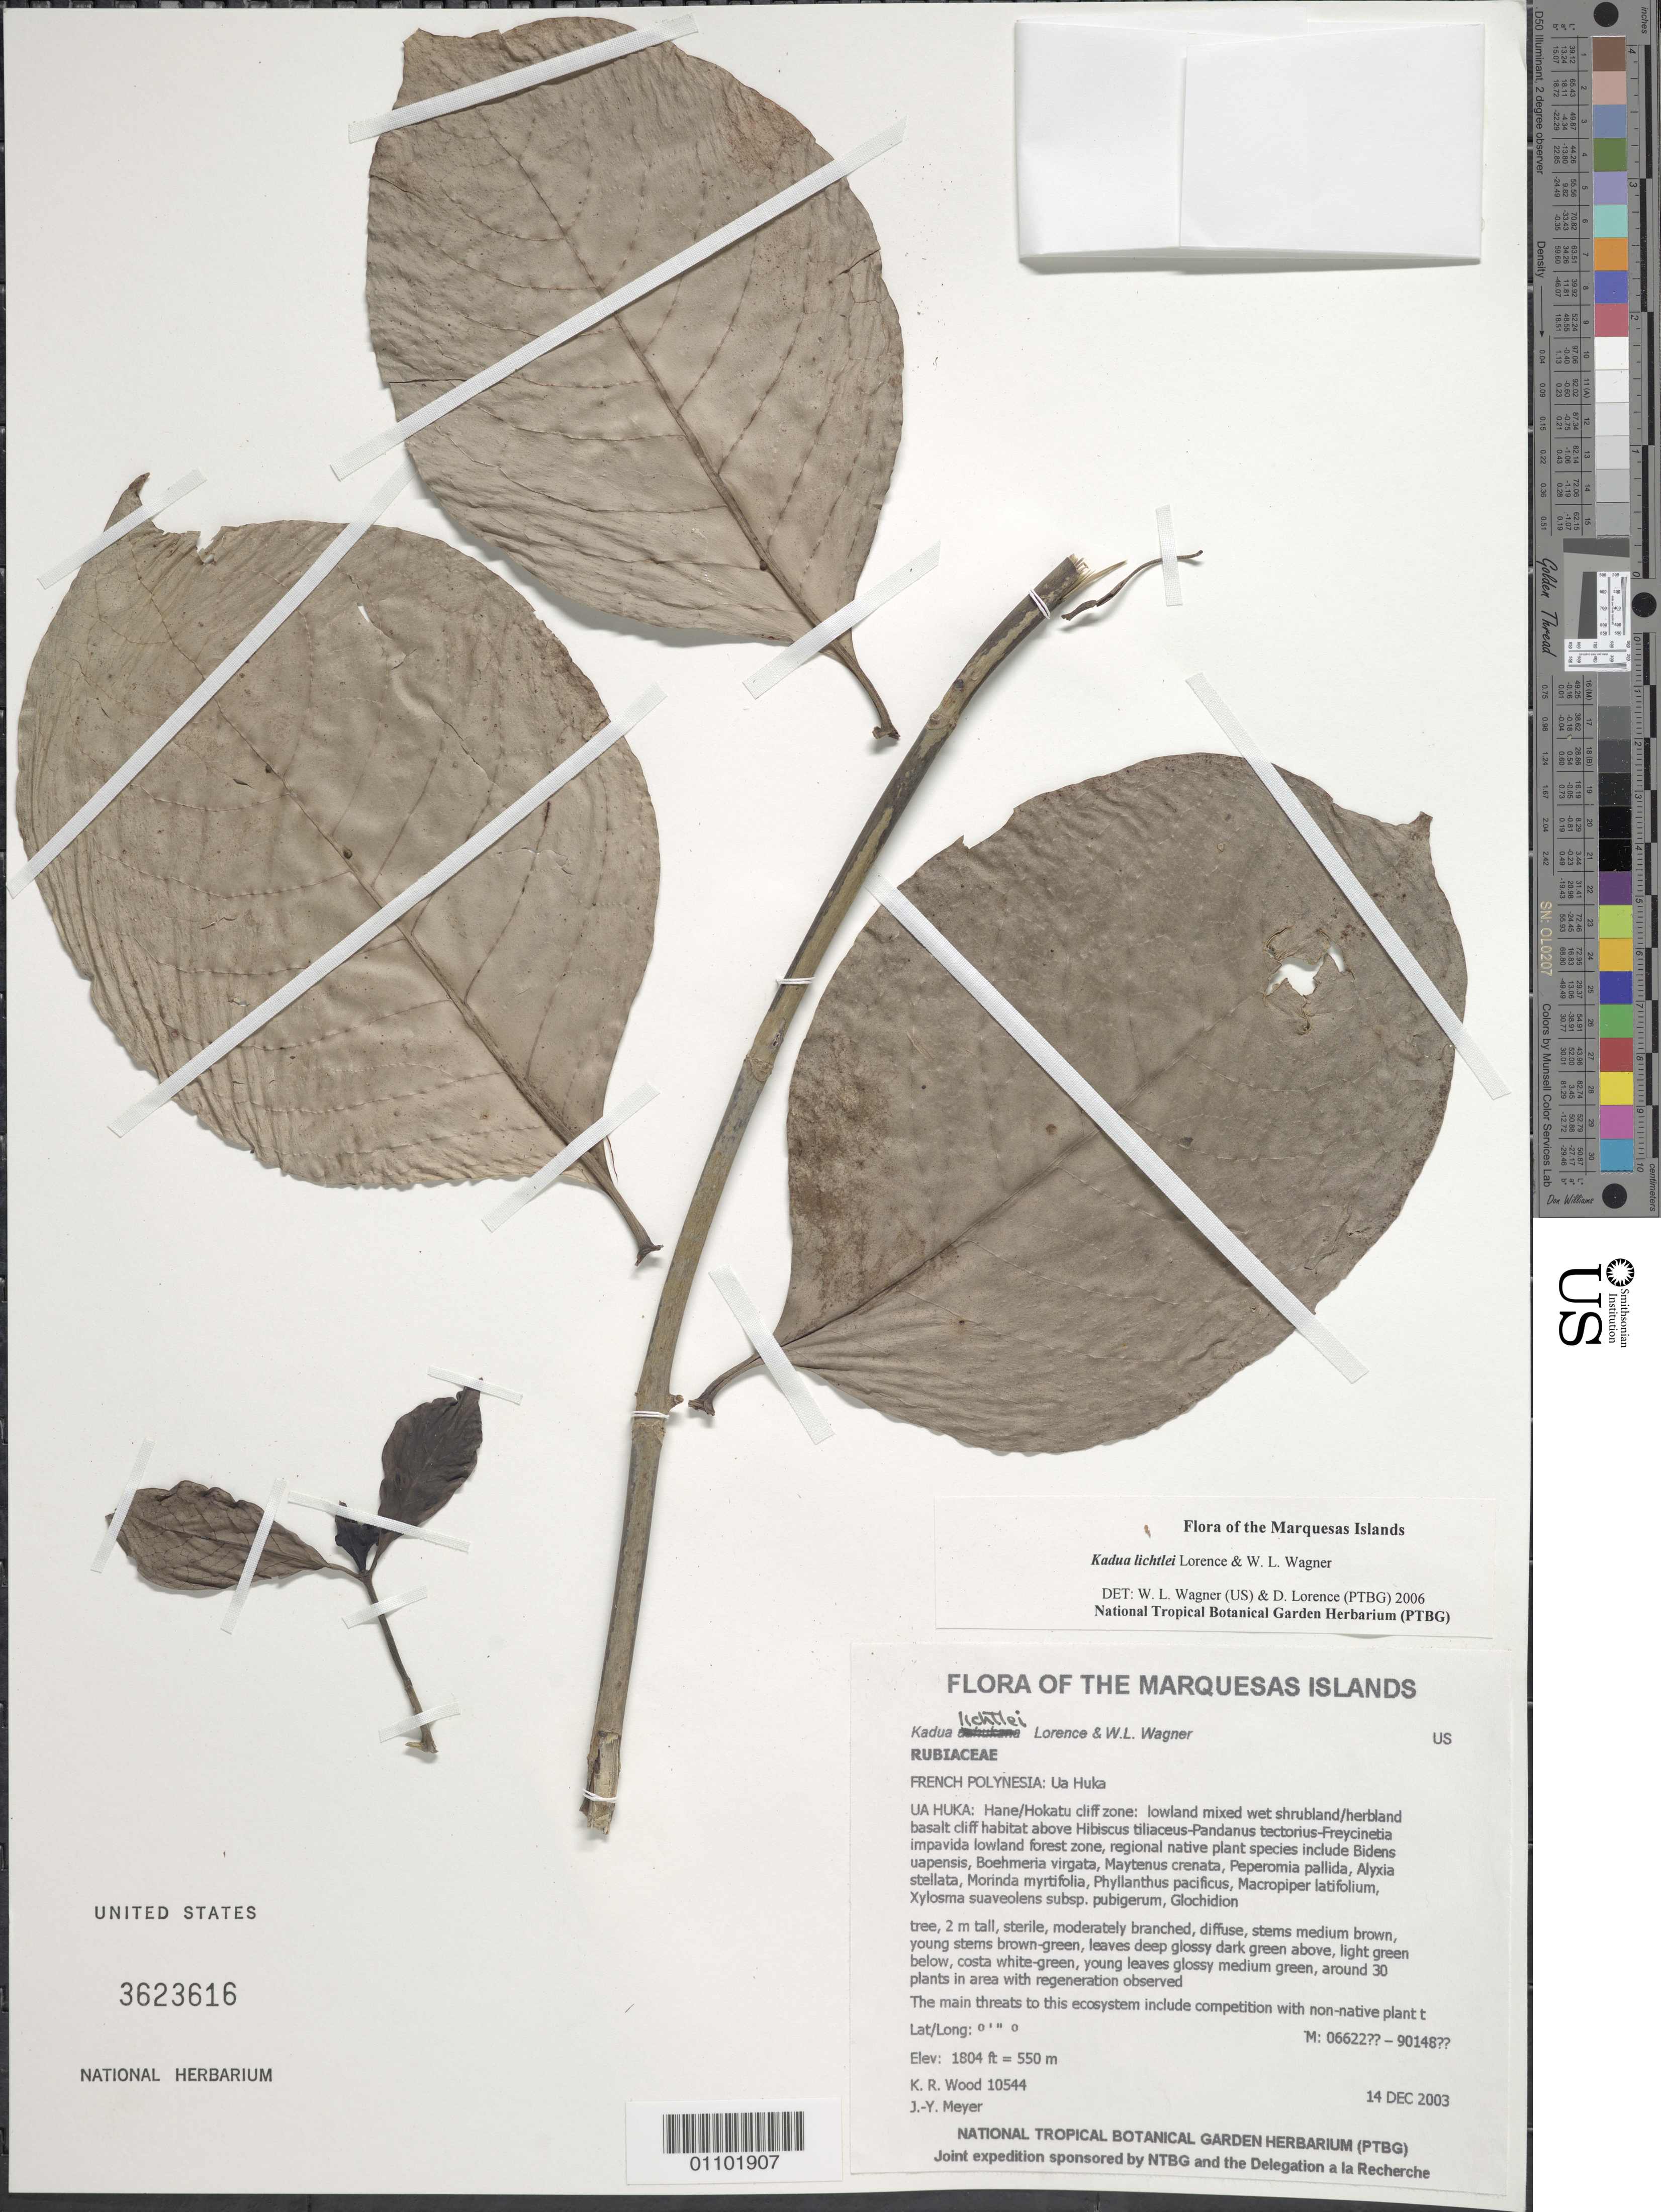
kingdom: Plantae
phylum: Tracheophyta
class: Magnoliopsida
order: Gentianales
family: Rubiaceae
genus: Kadua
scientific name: Kadua lichtlei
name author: Lorence & W.L. Wagner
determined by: Wagner, W. L.; Lorence, David H.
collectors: K. R. Wood & J.-Y. Meyer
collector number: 10544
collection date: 2003-12-14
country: French Polynesia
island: Ua Huka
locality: Hane/Hokatu cliff zone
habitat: Lowland mixed wet shrubland/herbland basalt cliff habitat above Hibiscus tiliaceus - Pandanus tectorius - Freycinetia impavida lowland forest zone. Cliff zone, S aspect, steep slope, scattered, mesic to wet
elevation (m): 550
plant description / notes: Competition with non-native plant taxa such as Psidium guajava, Ageratum conyzoides, Zingiber zerumbet, Paspalum conjugatum, Coffea arabica, Oplismenus compositus, and Kyllinga brevifolia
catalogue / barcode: US 3623616